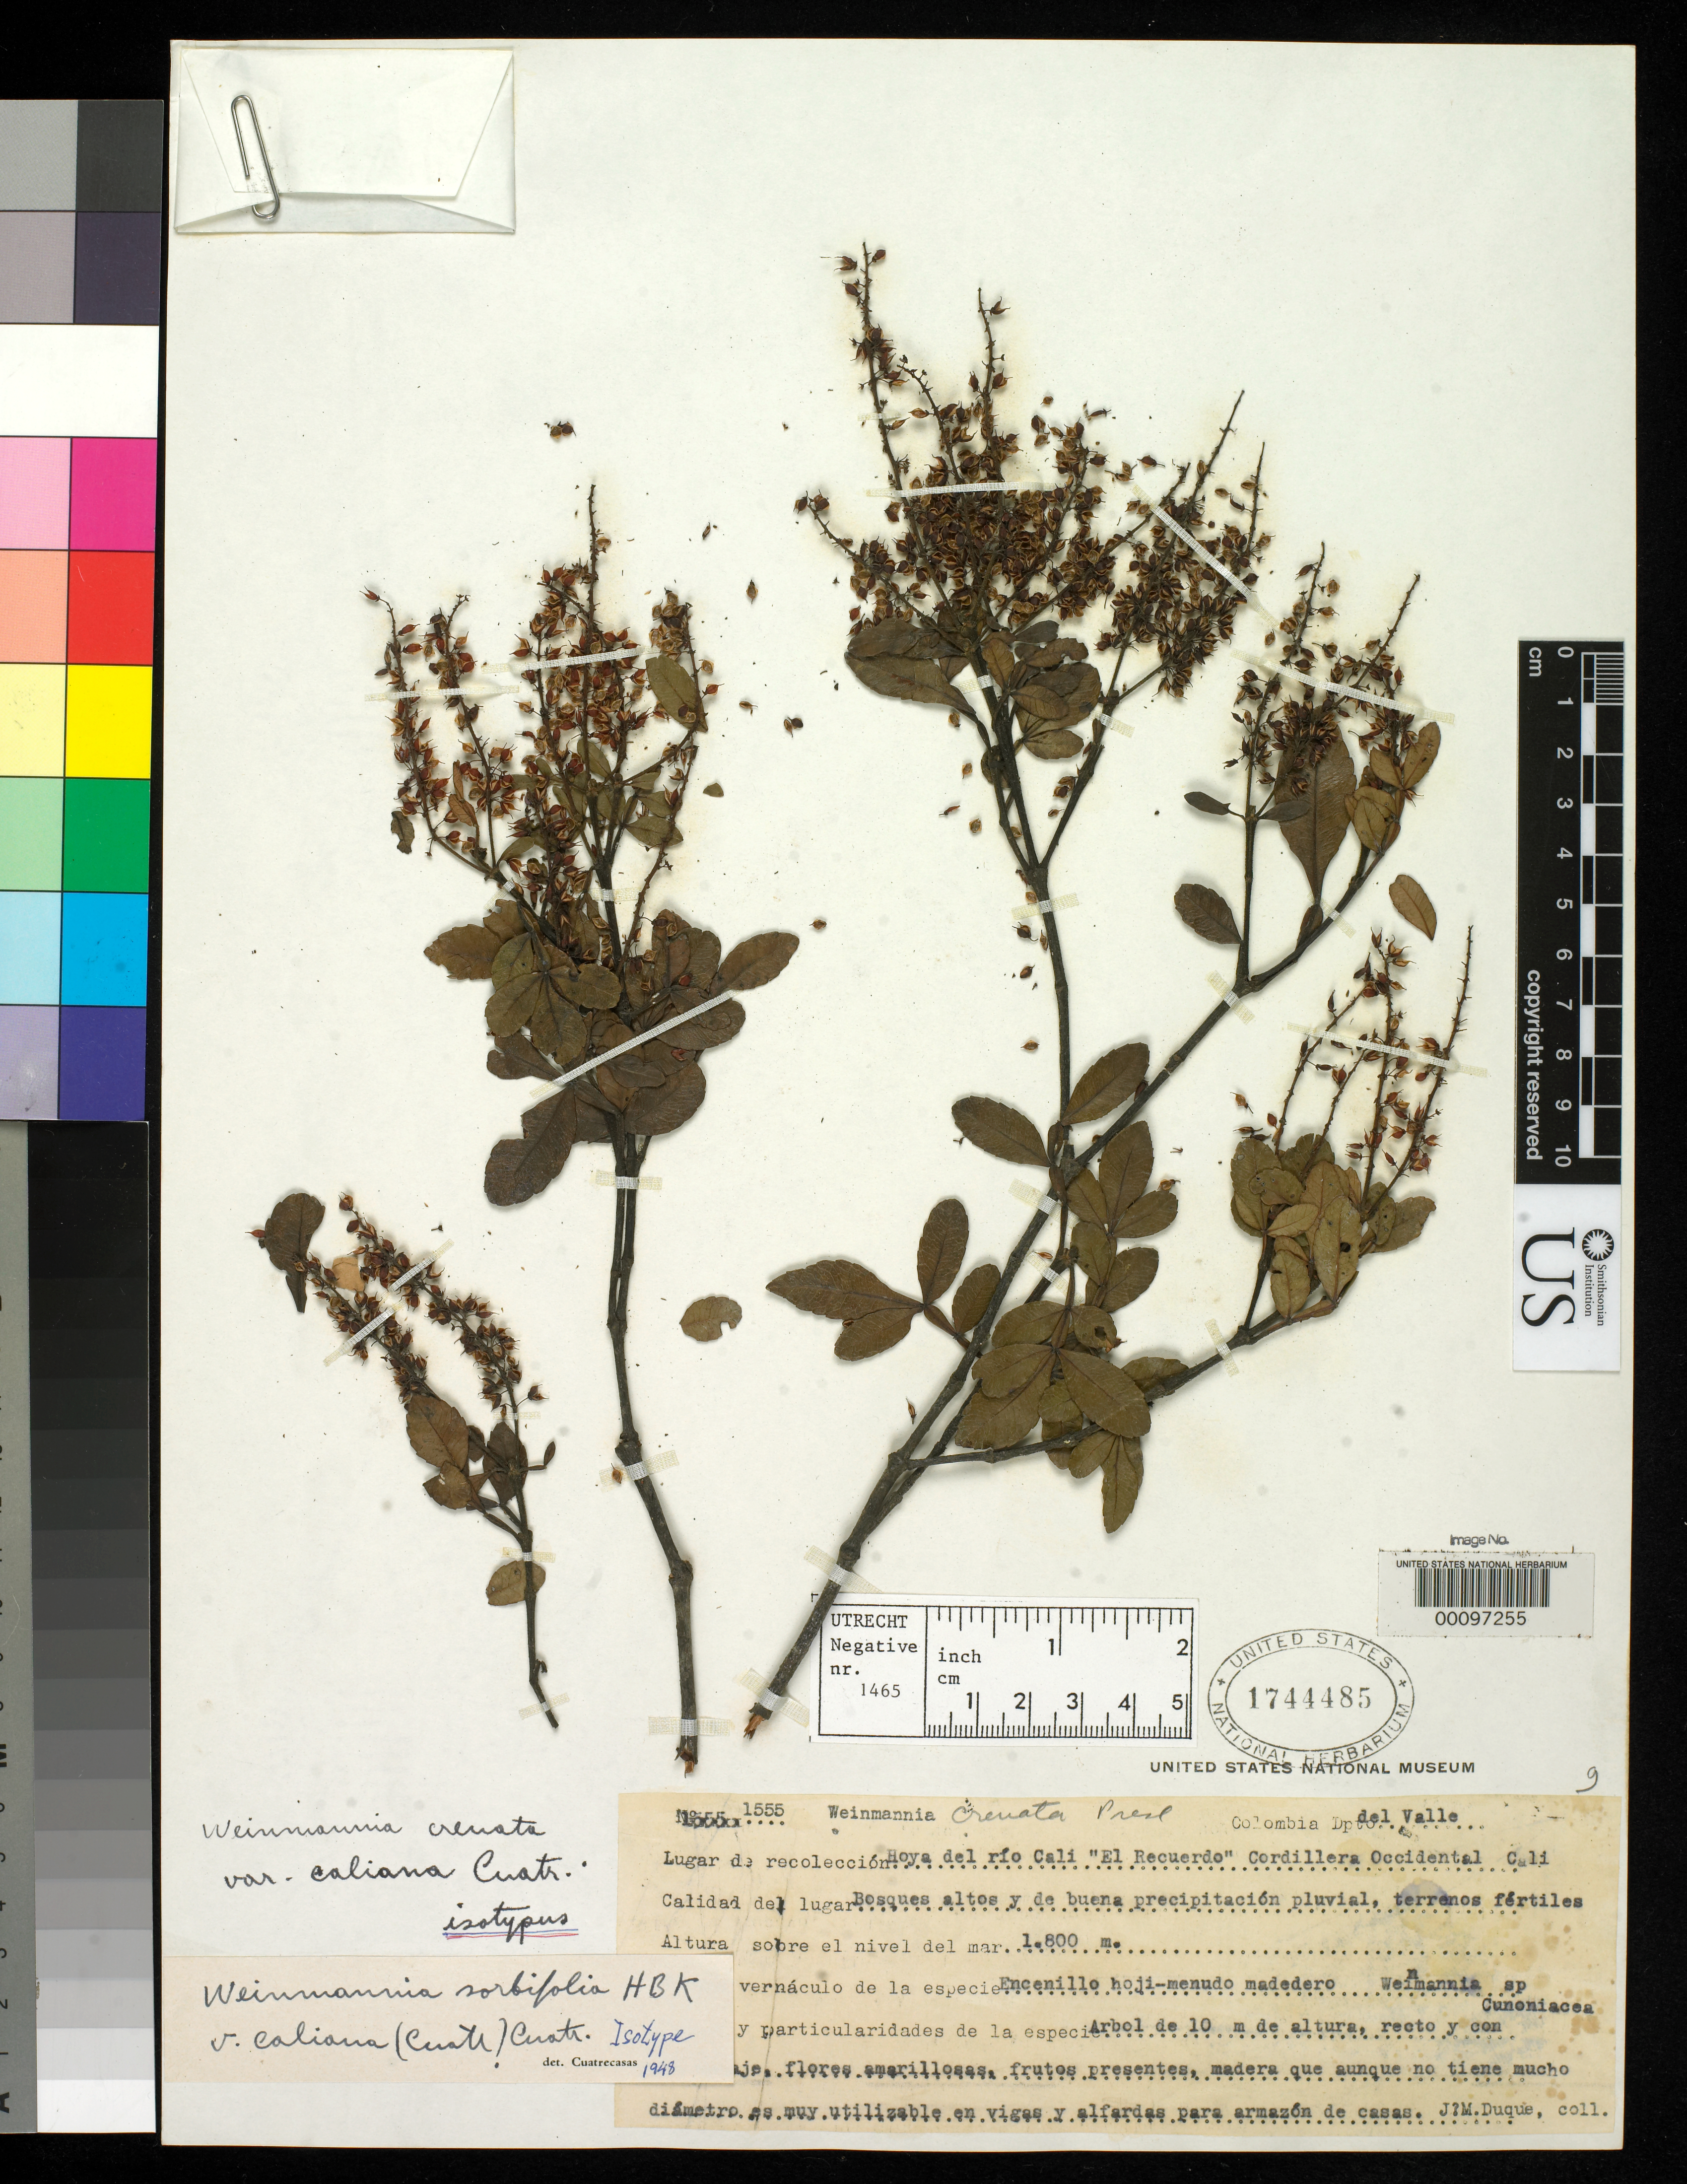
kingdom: Plantae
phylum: Tracheophyta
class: Magnoliopsida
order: Oxalidales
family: Cunoniaceae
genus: Weinmannia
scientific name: Weinmannia crenata var. caliana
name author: Cuatrec.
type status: Isotype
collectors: J. Duque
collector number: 1555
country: Colombia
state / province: Valle del Cauca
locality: Hoya del Rio Cali, El Recuerdo.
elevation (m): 1800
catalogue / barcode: US 1744485